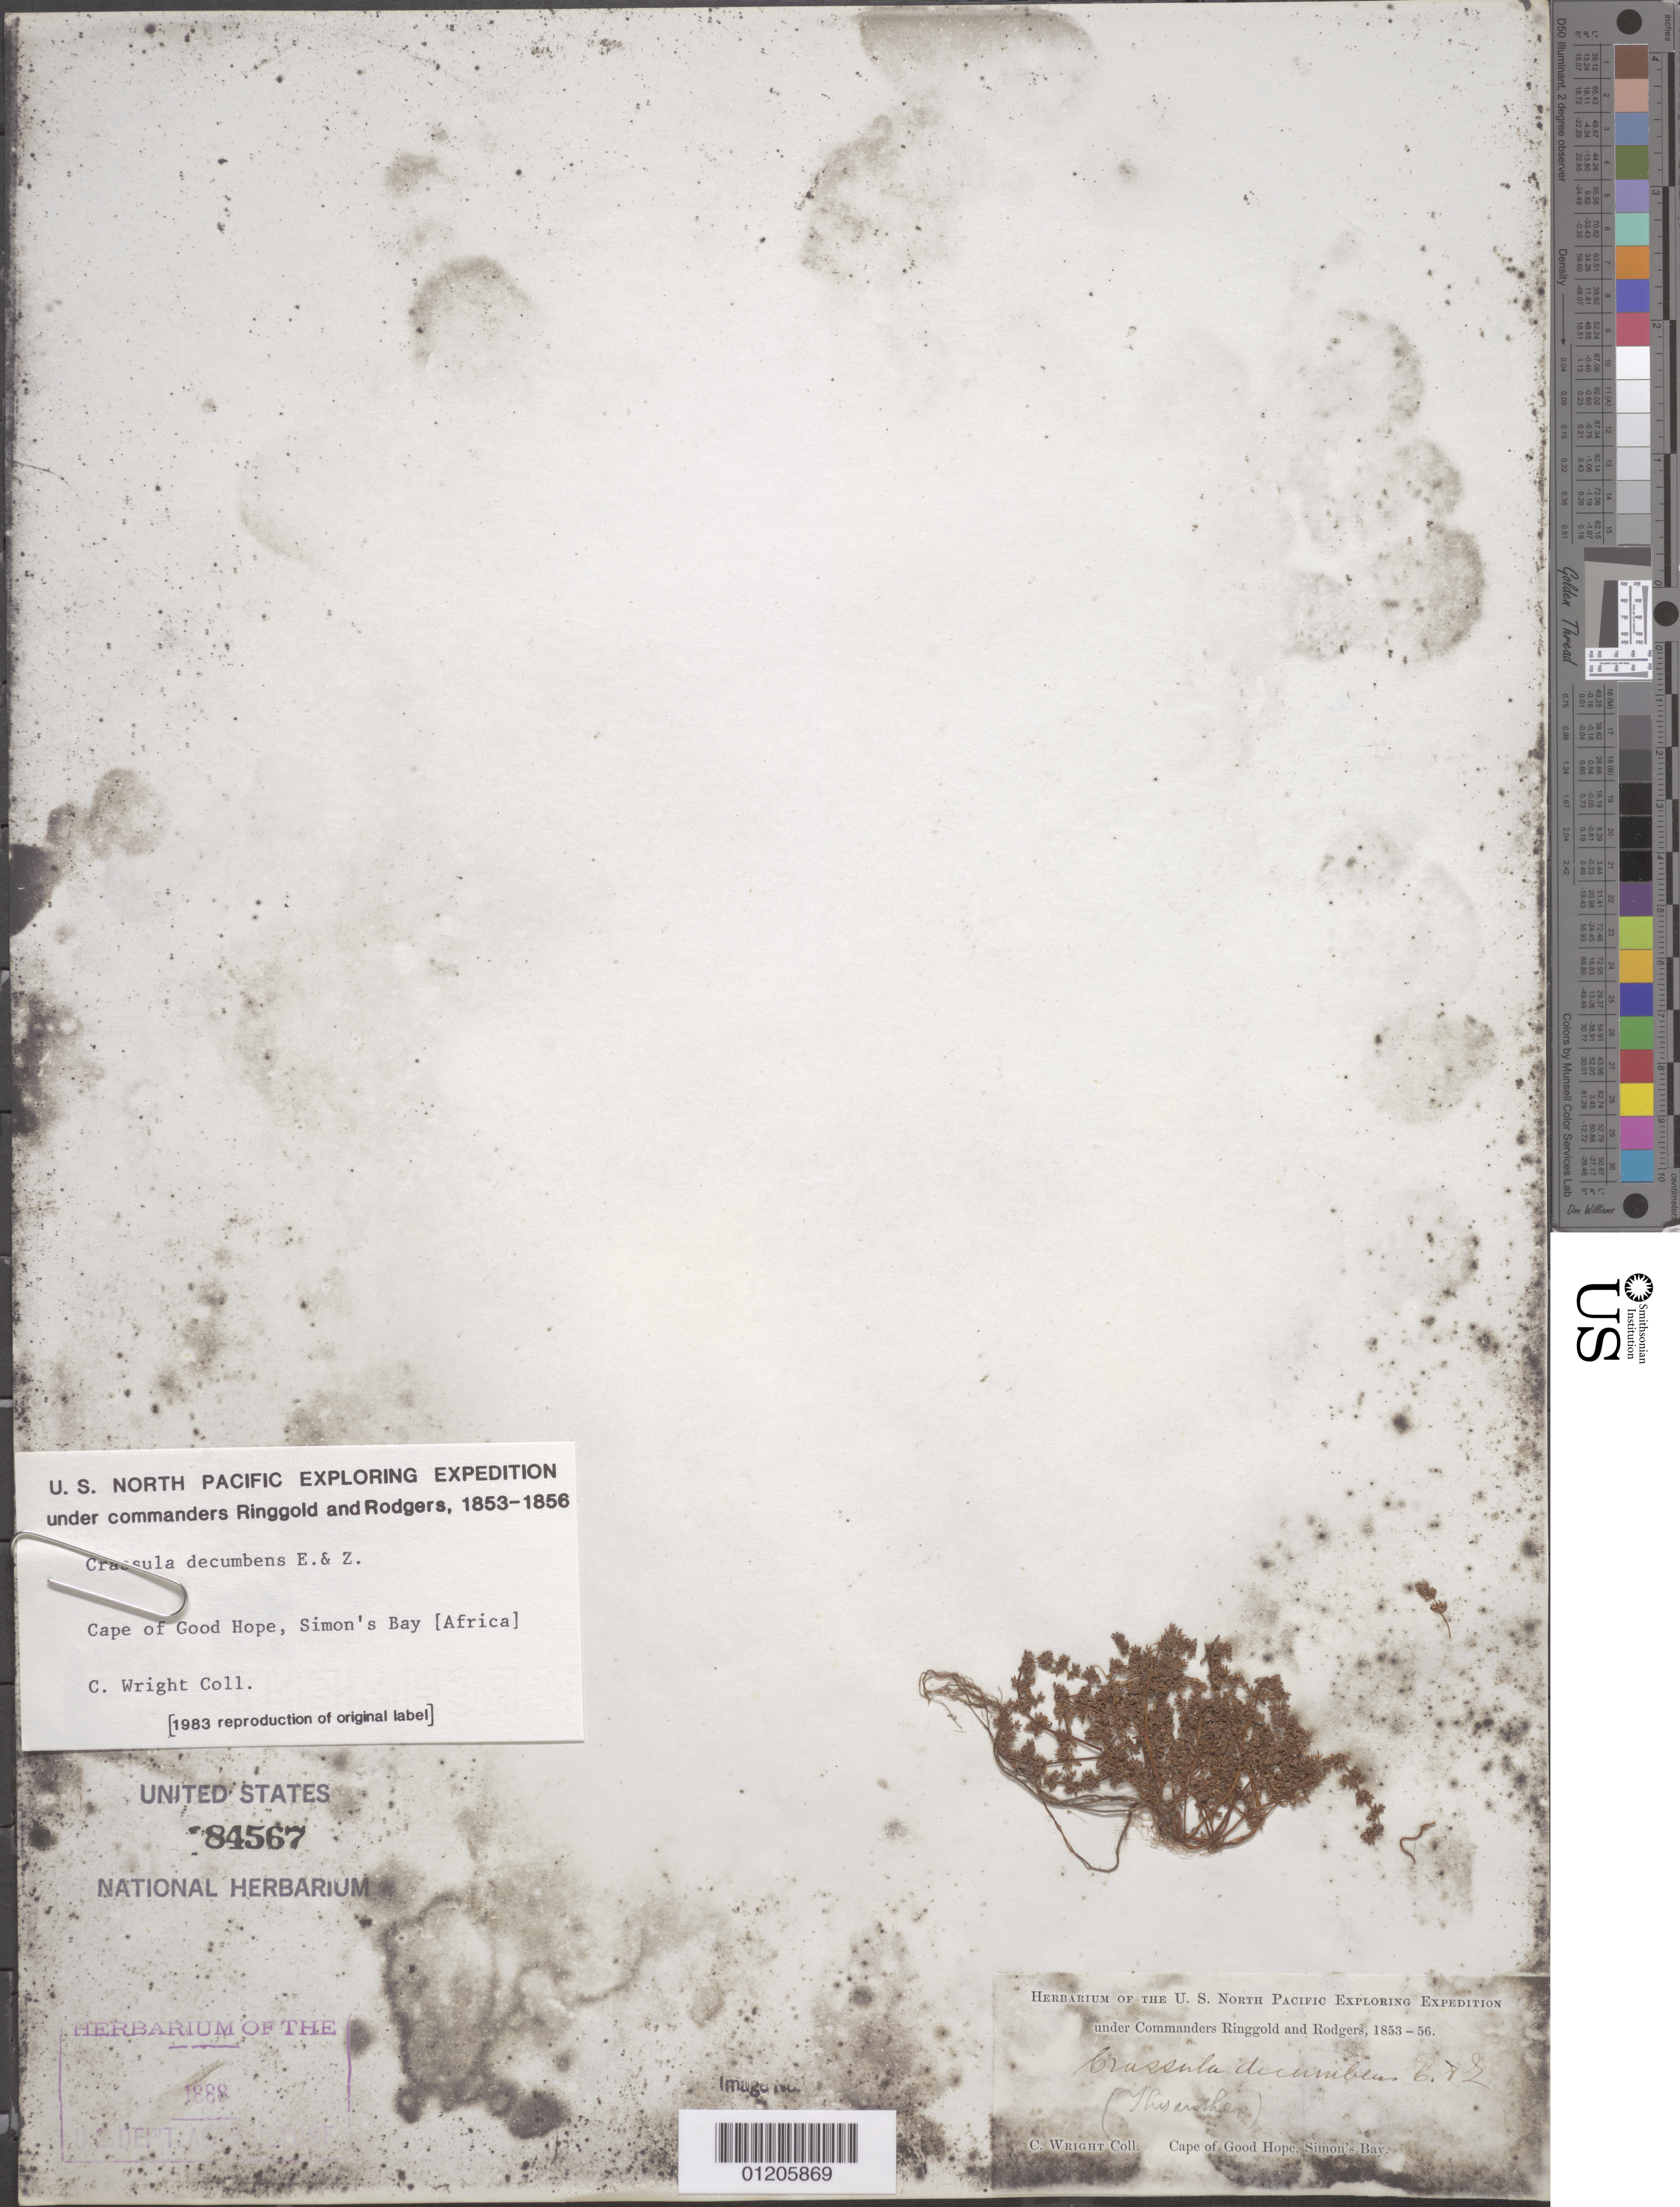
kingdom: Plantae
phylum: Tracheophyta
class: Magnoliopsida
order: Saxifragales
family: Crassulaceae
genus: Crassula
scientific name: Crassula decumbens Eckl. & Zeyh. ex Harv., nom. illeg.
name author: Eckl. & Zeyh. ex Harv. in Harv. & Sond.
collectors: C. Wright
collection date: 1853/1856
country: South Africa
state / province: Western Cape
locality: Cape of Good Hope, Simon's Bay.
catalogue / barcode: US 84567